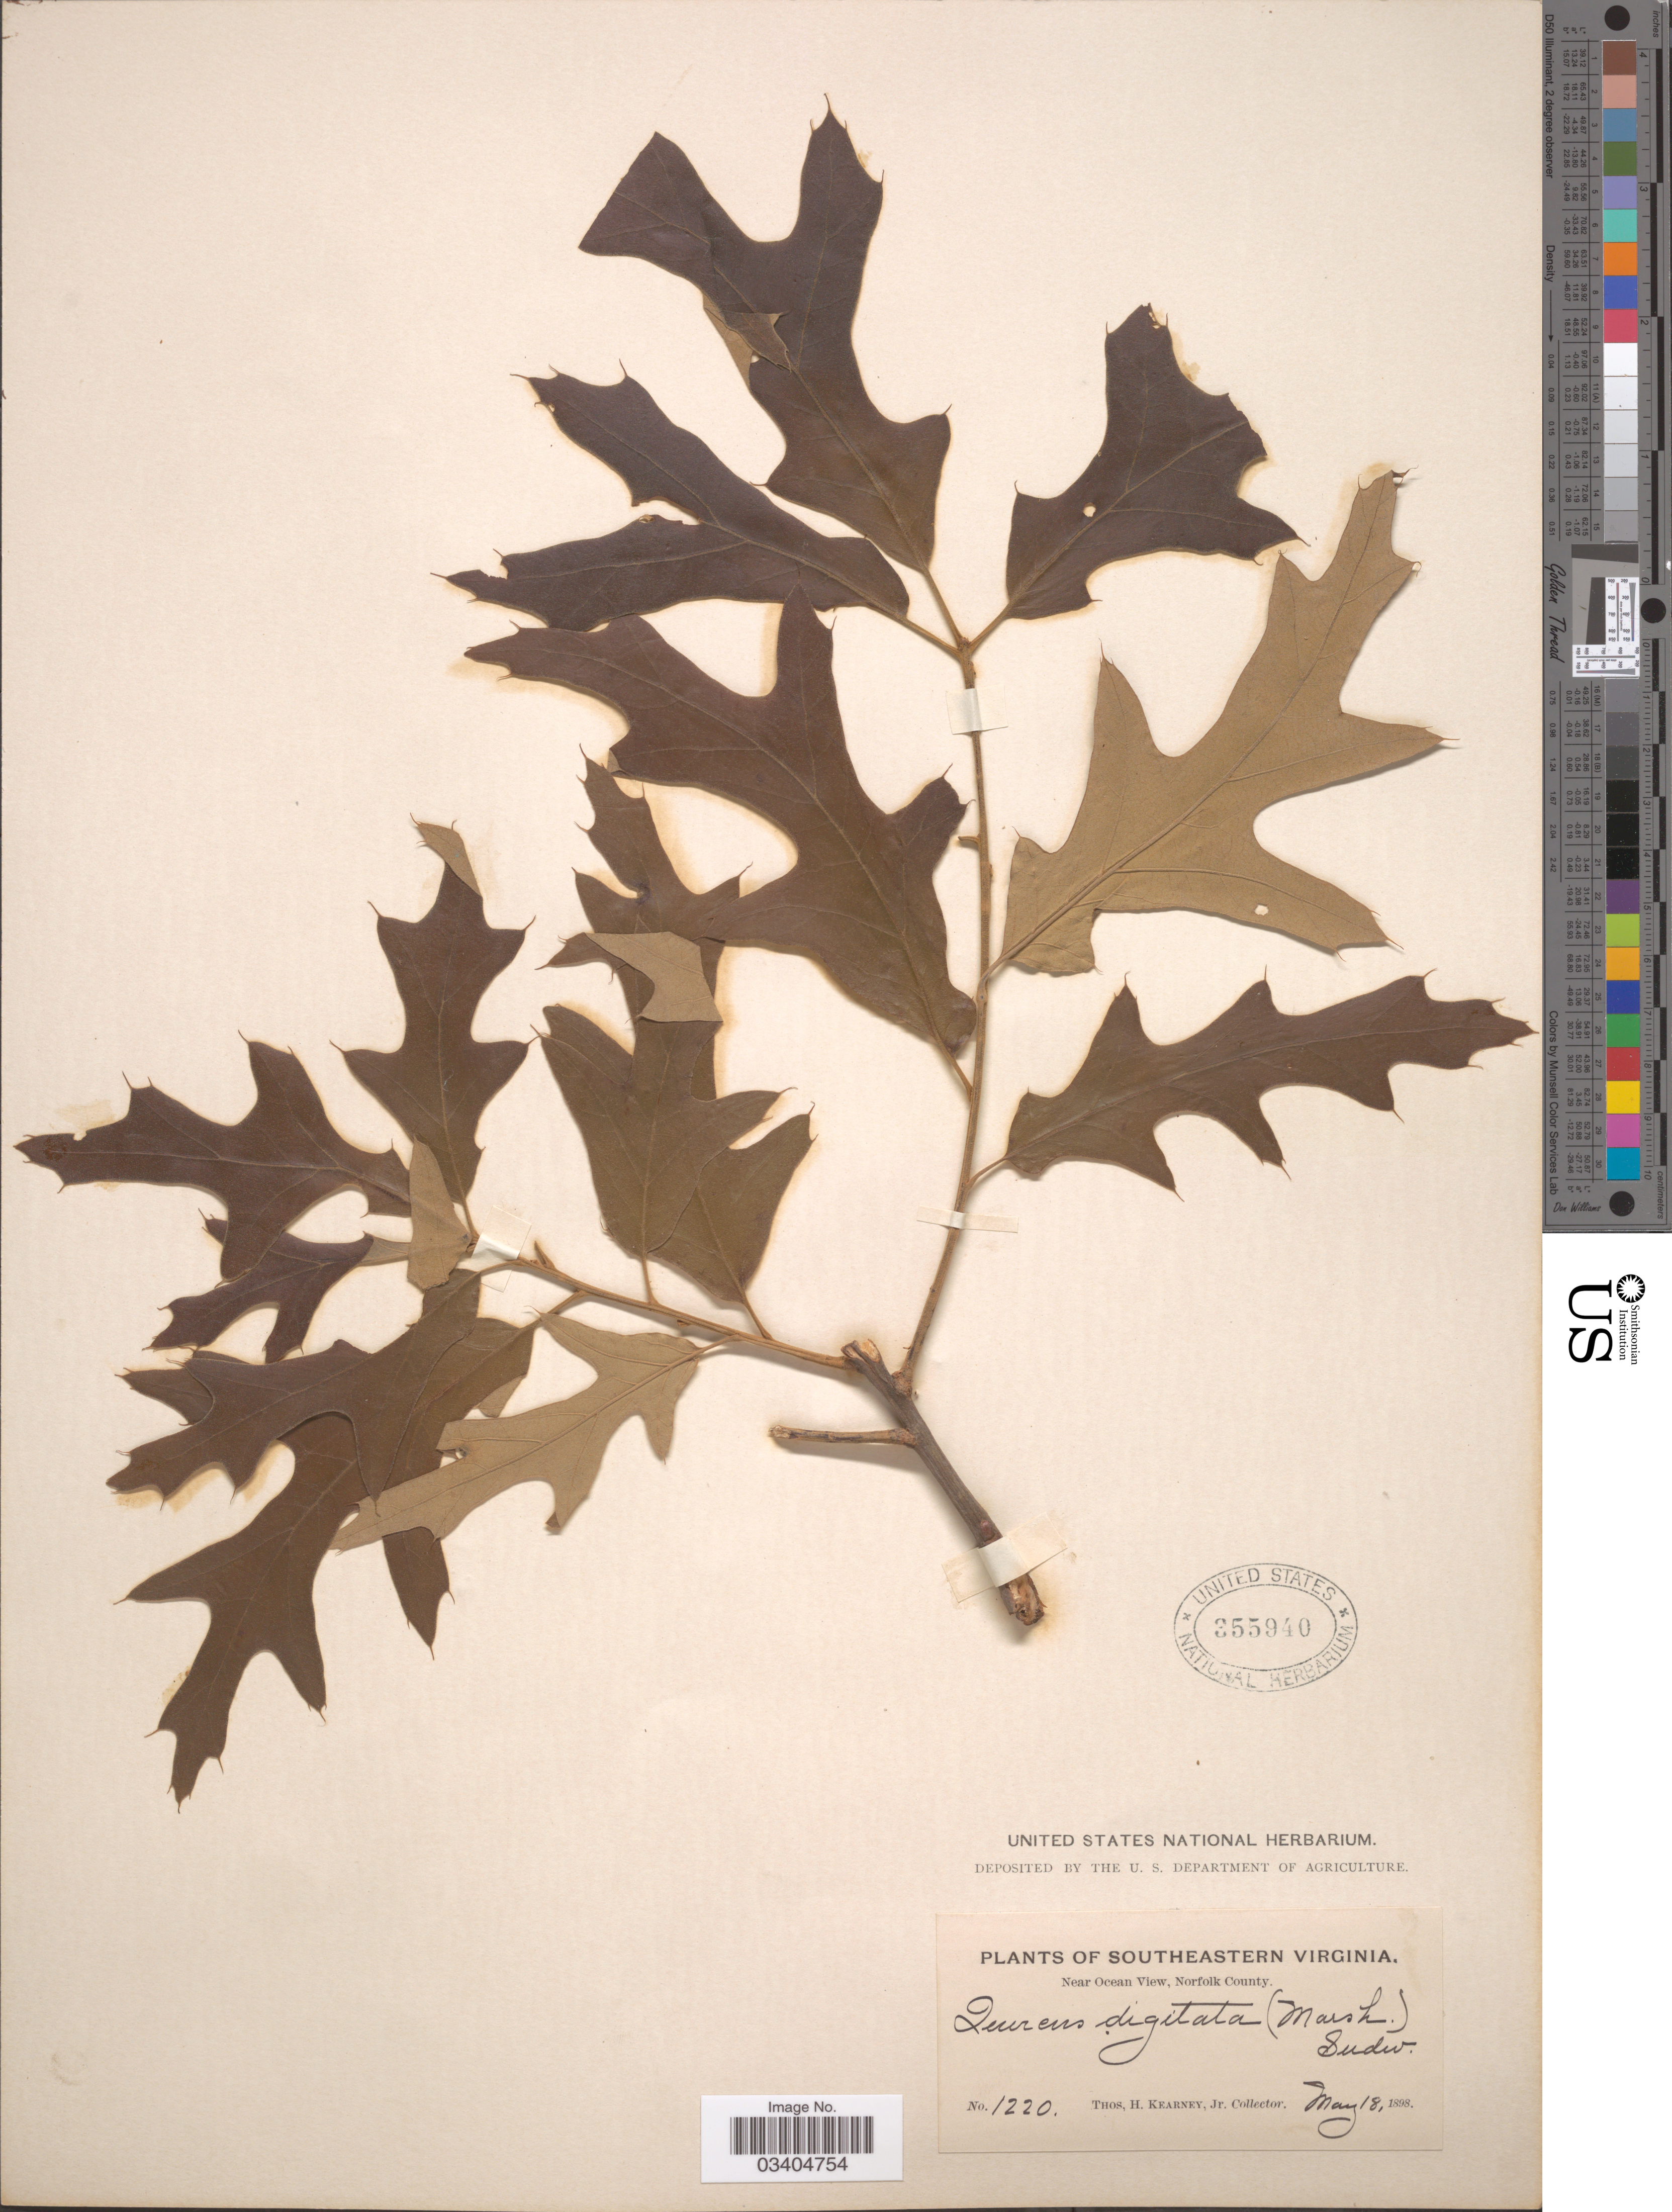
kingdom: Plantae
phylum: Tracheophyta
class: Magnoliopsida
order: Fagales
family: Fagaceae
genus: Quercus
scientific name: Quercus falcata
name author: Michx.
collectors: T. H. Kearney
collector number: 1220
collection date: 1898-05-18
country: United States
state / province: Virginia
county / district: City of Norfolk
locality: Southeastern Virginia. Near Ocean View, Norfolk County.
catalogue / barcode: US 355940